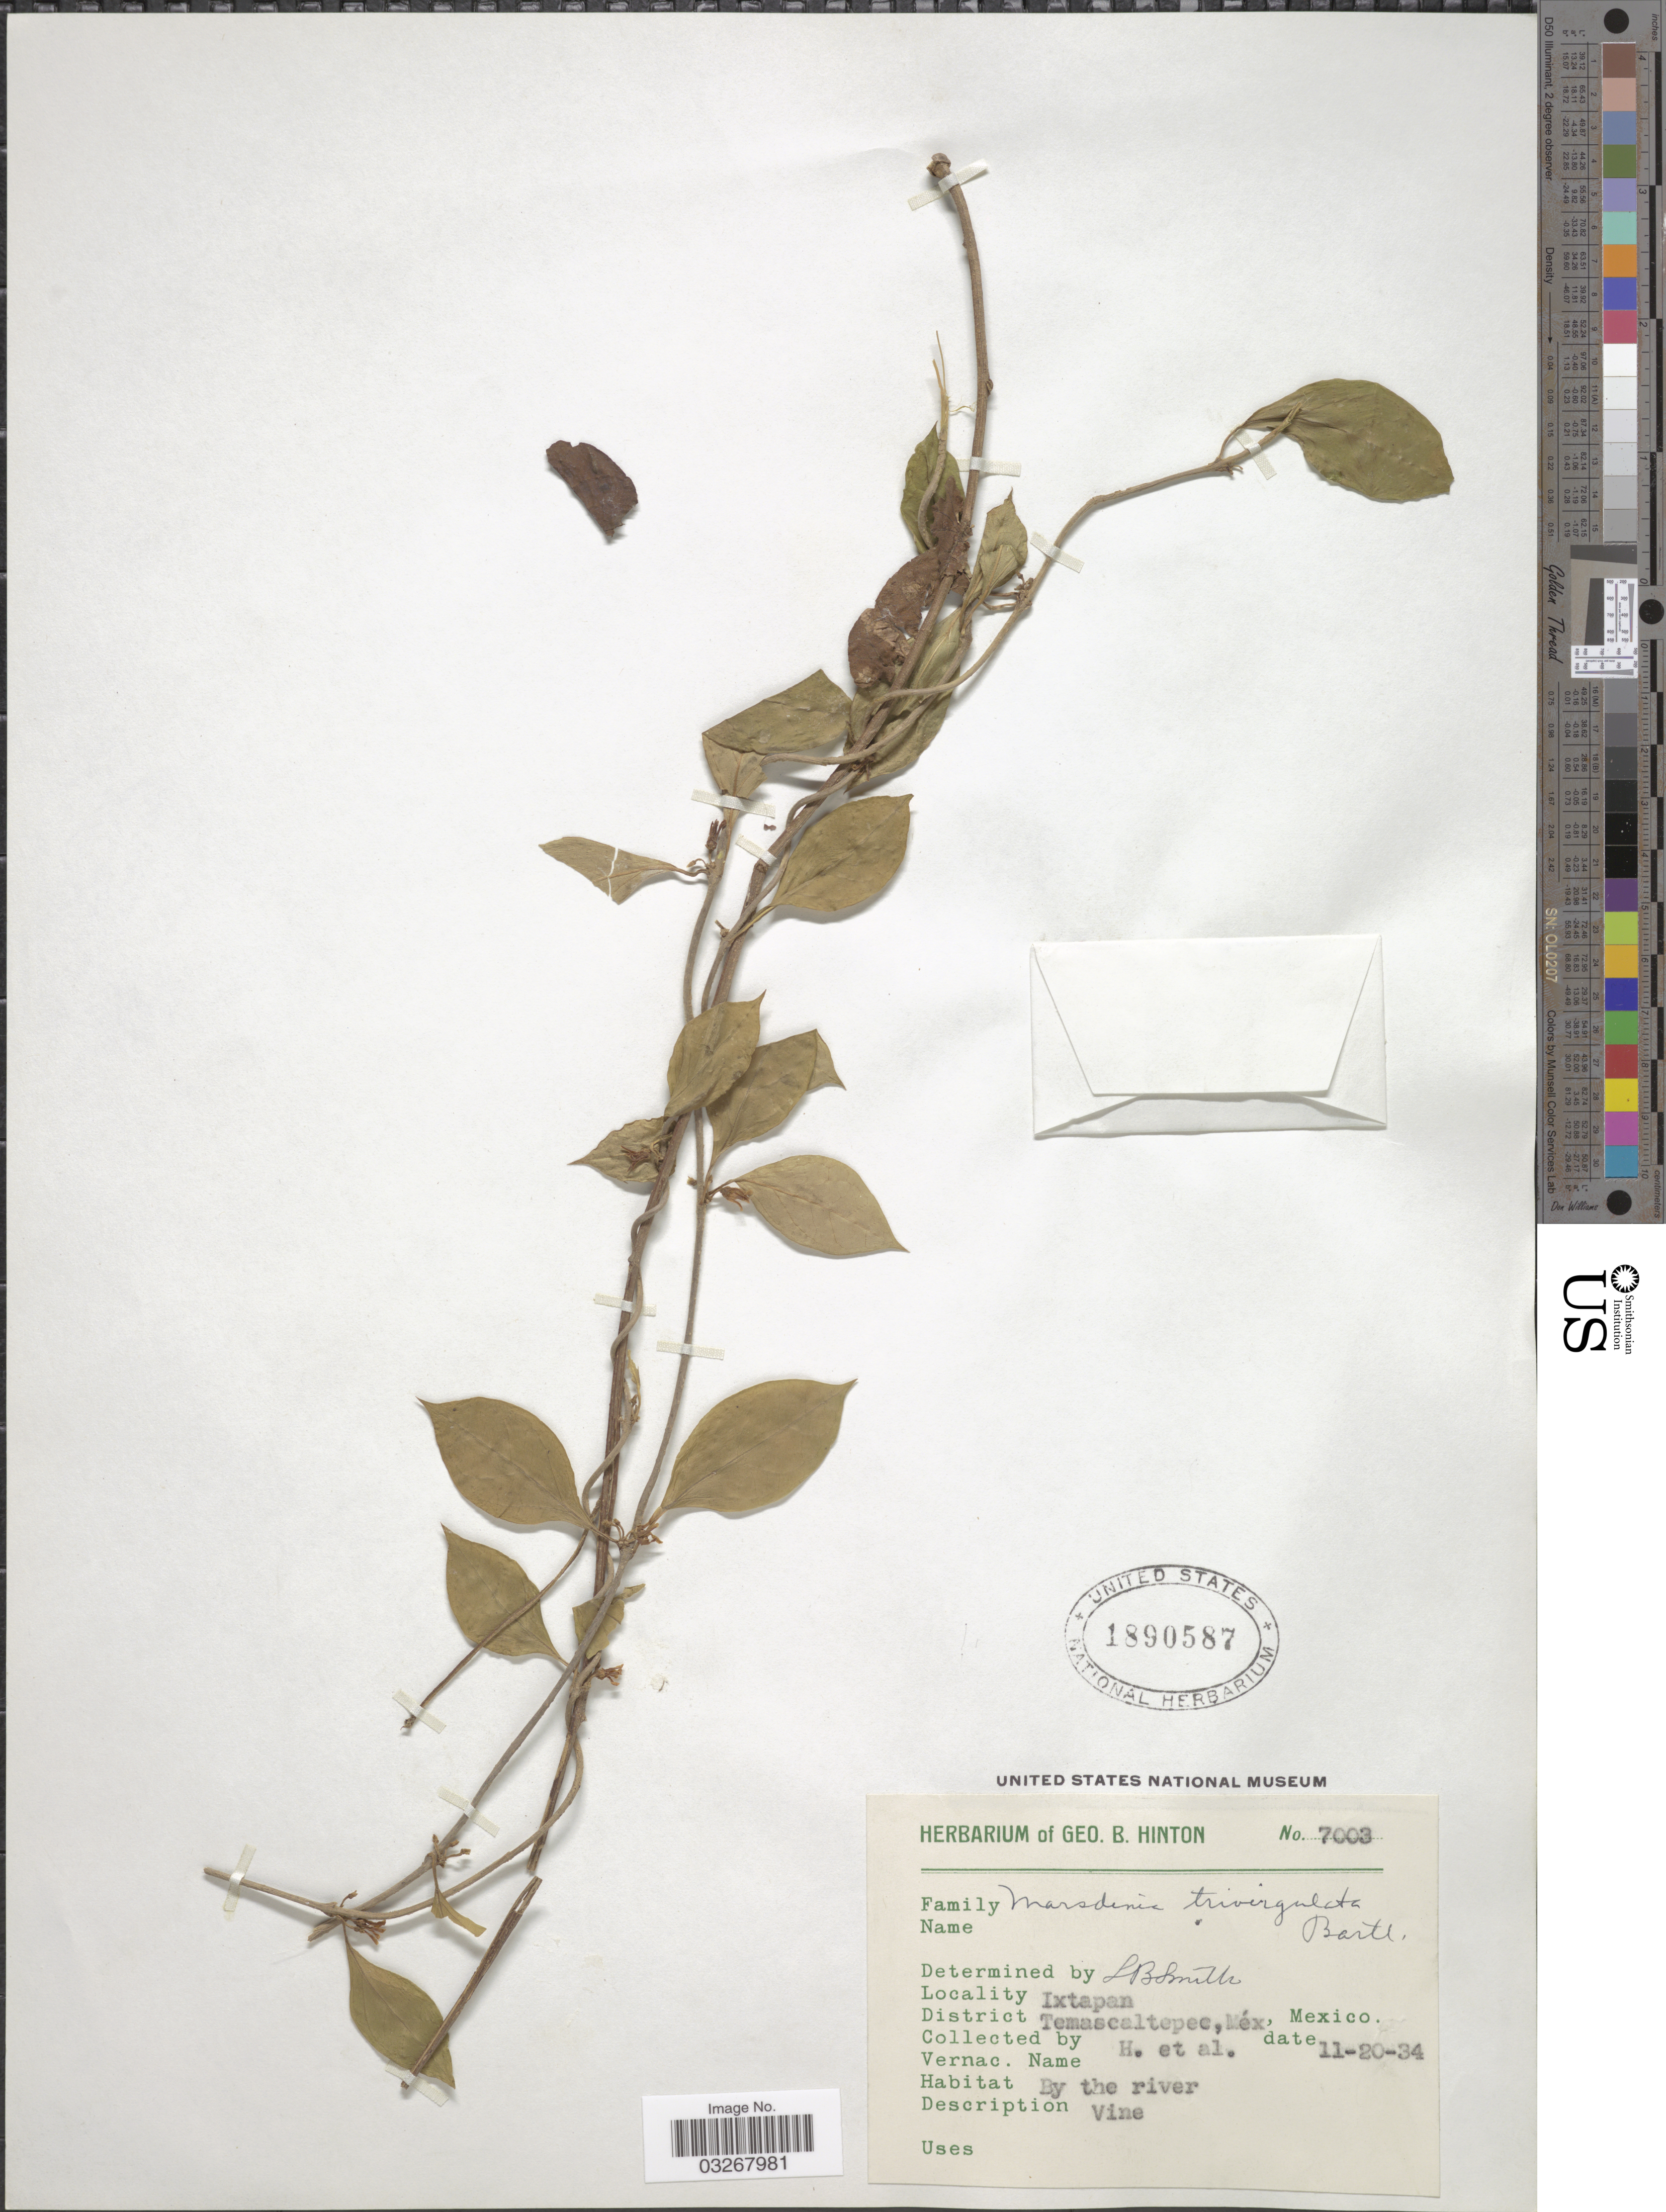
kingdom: Plantae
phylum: Tracheophyta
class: Magnoliopsida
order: Gentianales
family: Apocynaceae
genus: Marsdenia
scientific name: Marsdenia trivirgulata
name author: Bartlett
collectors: G. B. Hinton & et al.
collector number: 7003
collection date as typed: Transcribed d/m/y: 20/11/34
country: Mexico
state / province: México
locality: Ixtapan, District Temascaltepec.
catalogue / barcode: US 1890587